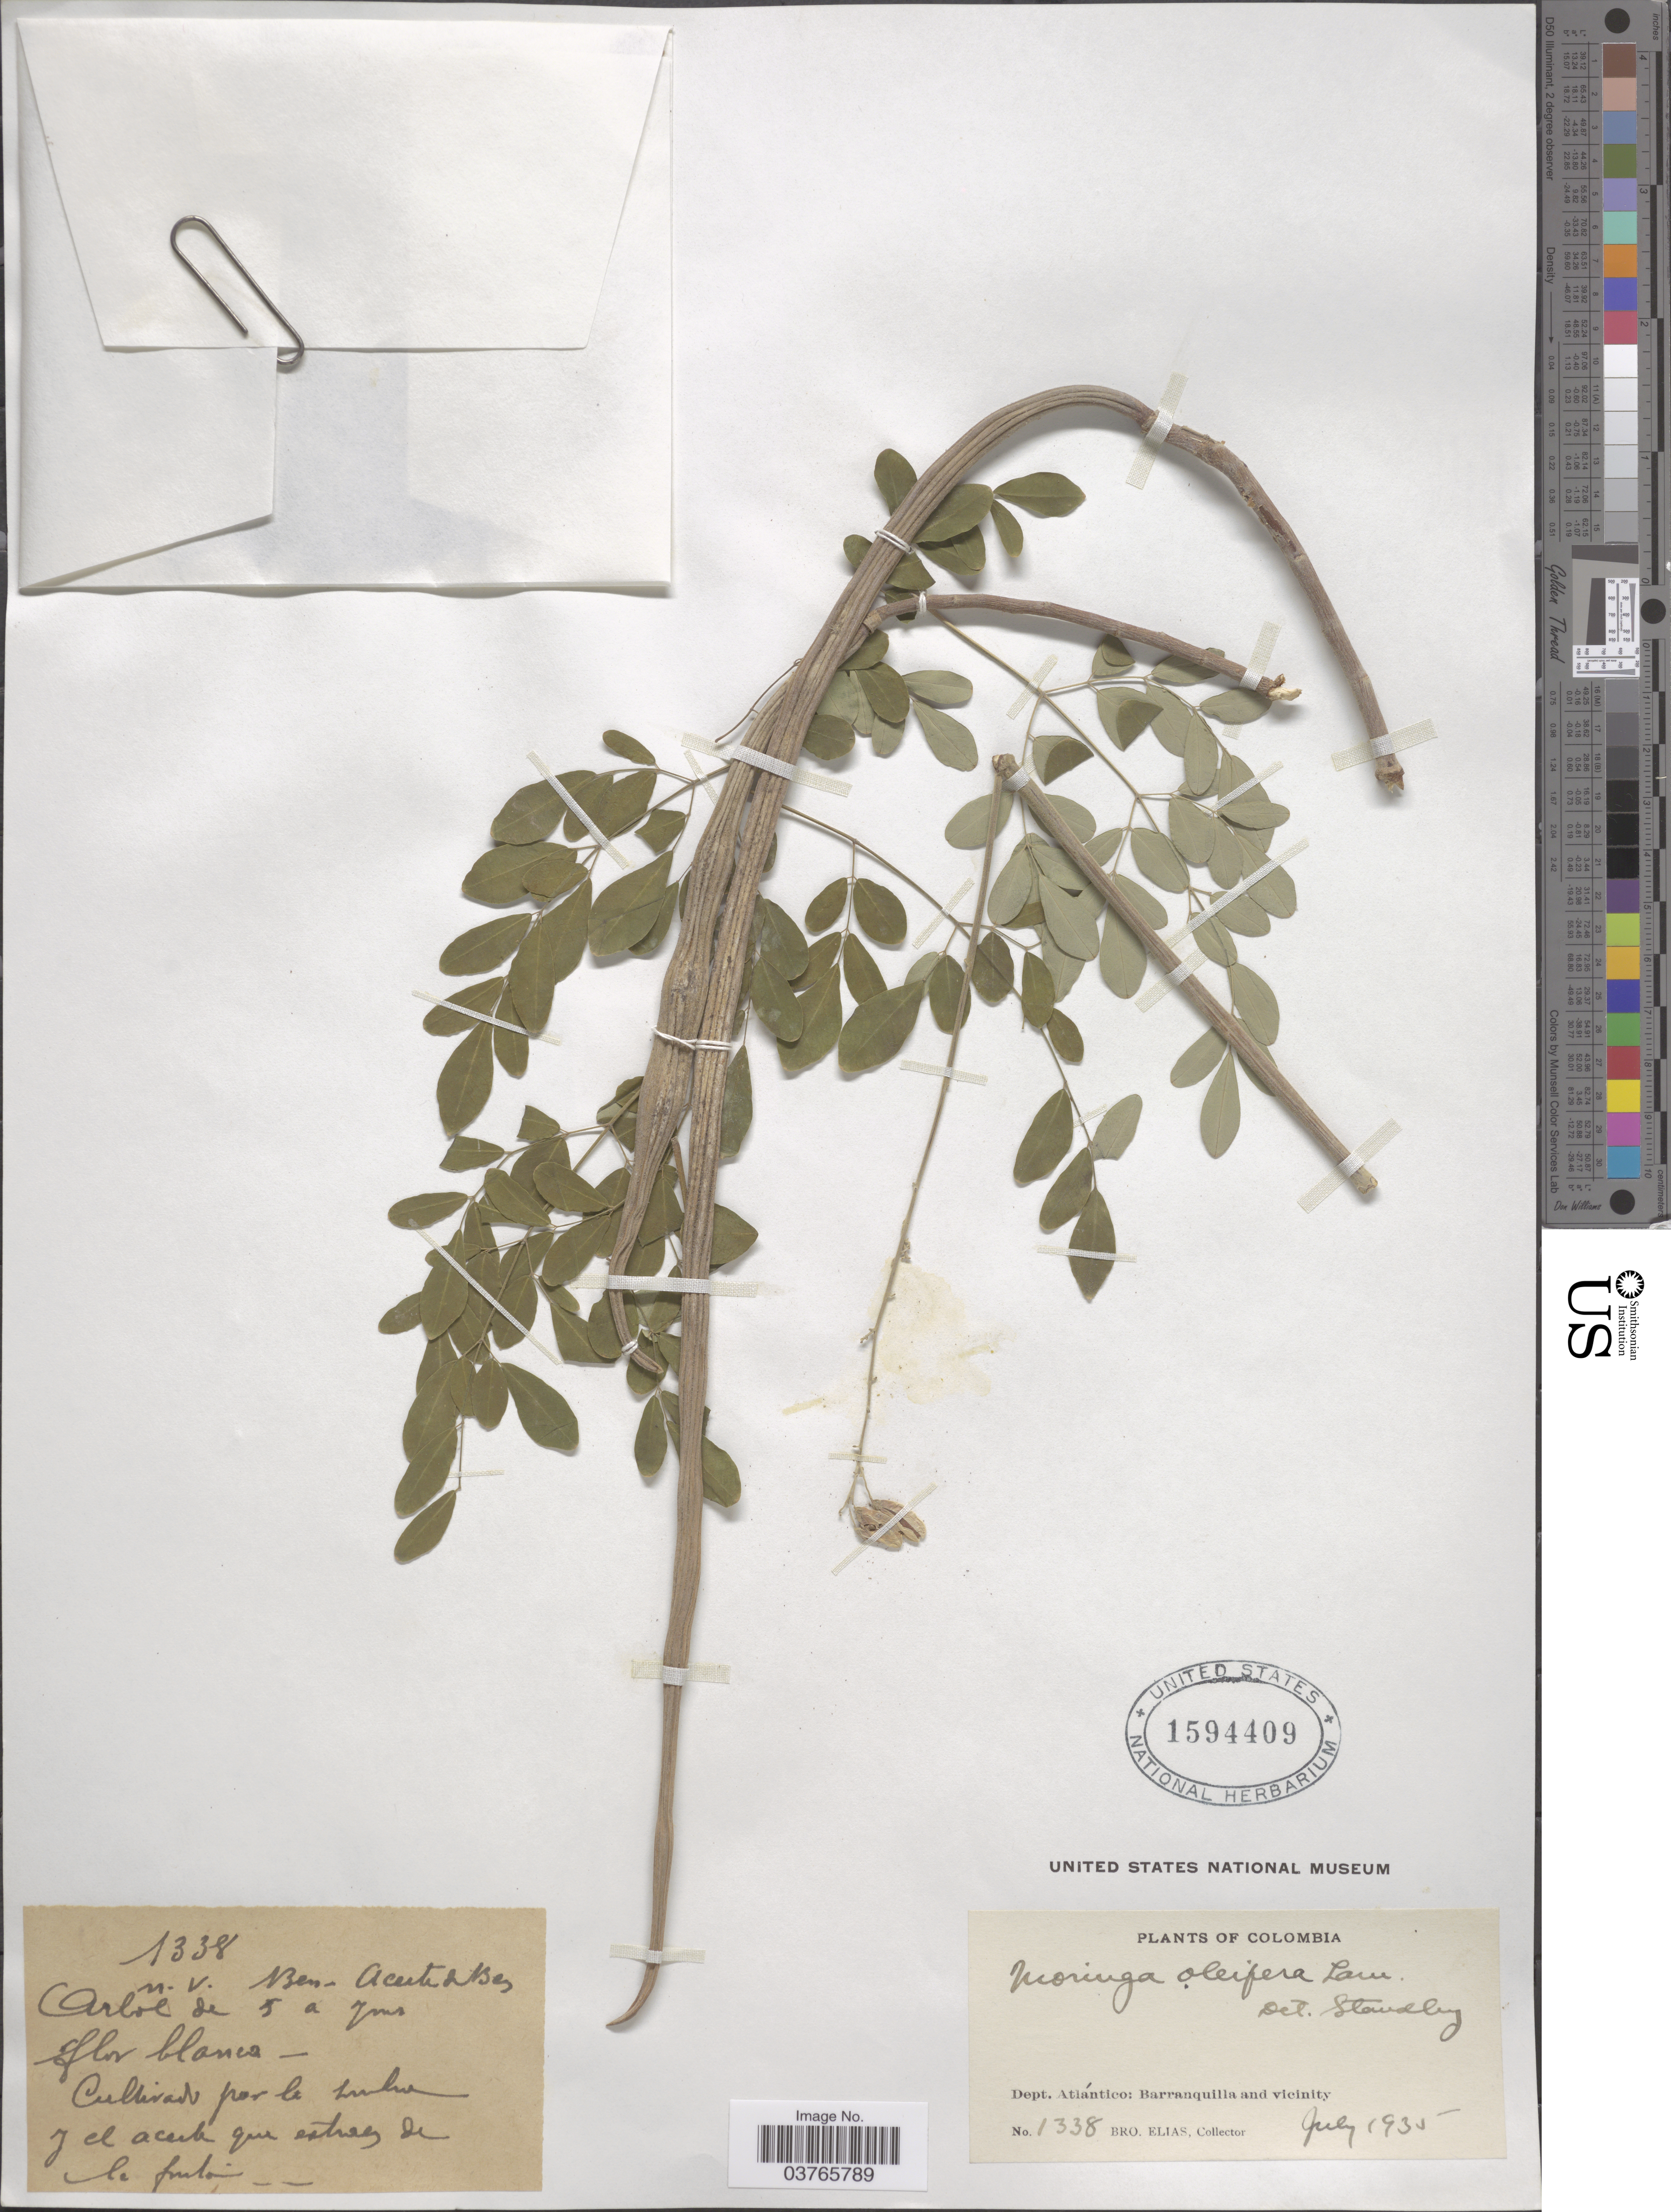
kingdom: Plantae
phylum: Tracheophyta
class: Magnoliopsida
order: Brassicales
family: Moringaceae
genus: Moringa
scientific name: Moringa oleifera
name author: Lam.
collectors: Bro. Elias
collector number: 1338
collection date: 1935-07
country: Colombia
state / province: Atlántico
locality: Dept. Atlántico: Barranquilla and vicinity.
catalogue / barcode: US 1594409